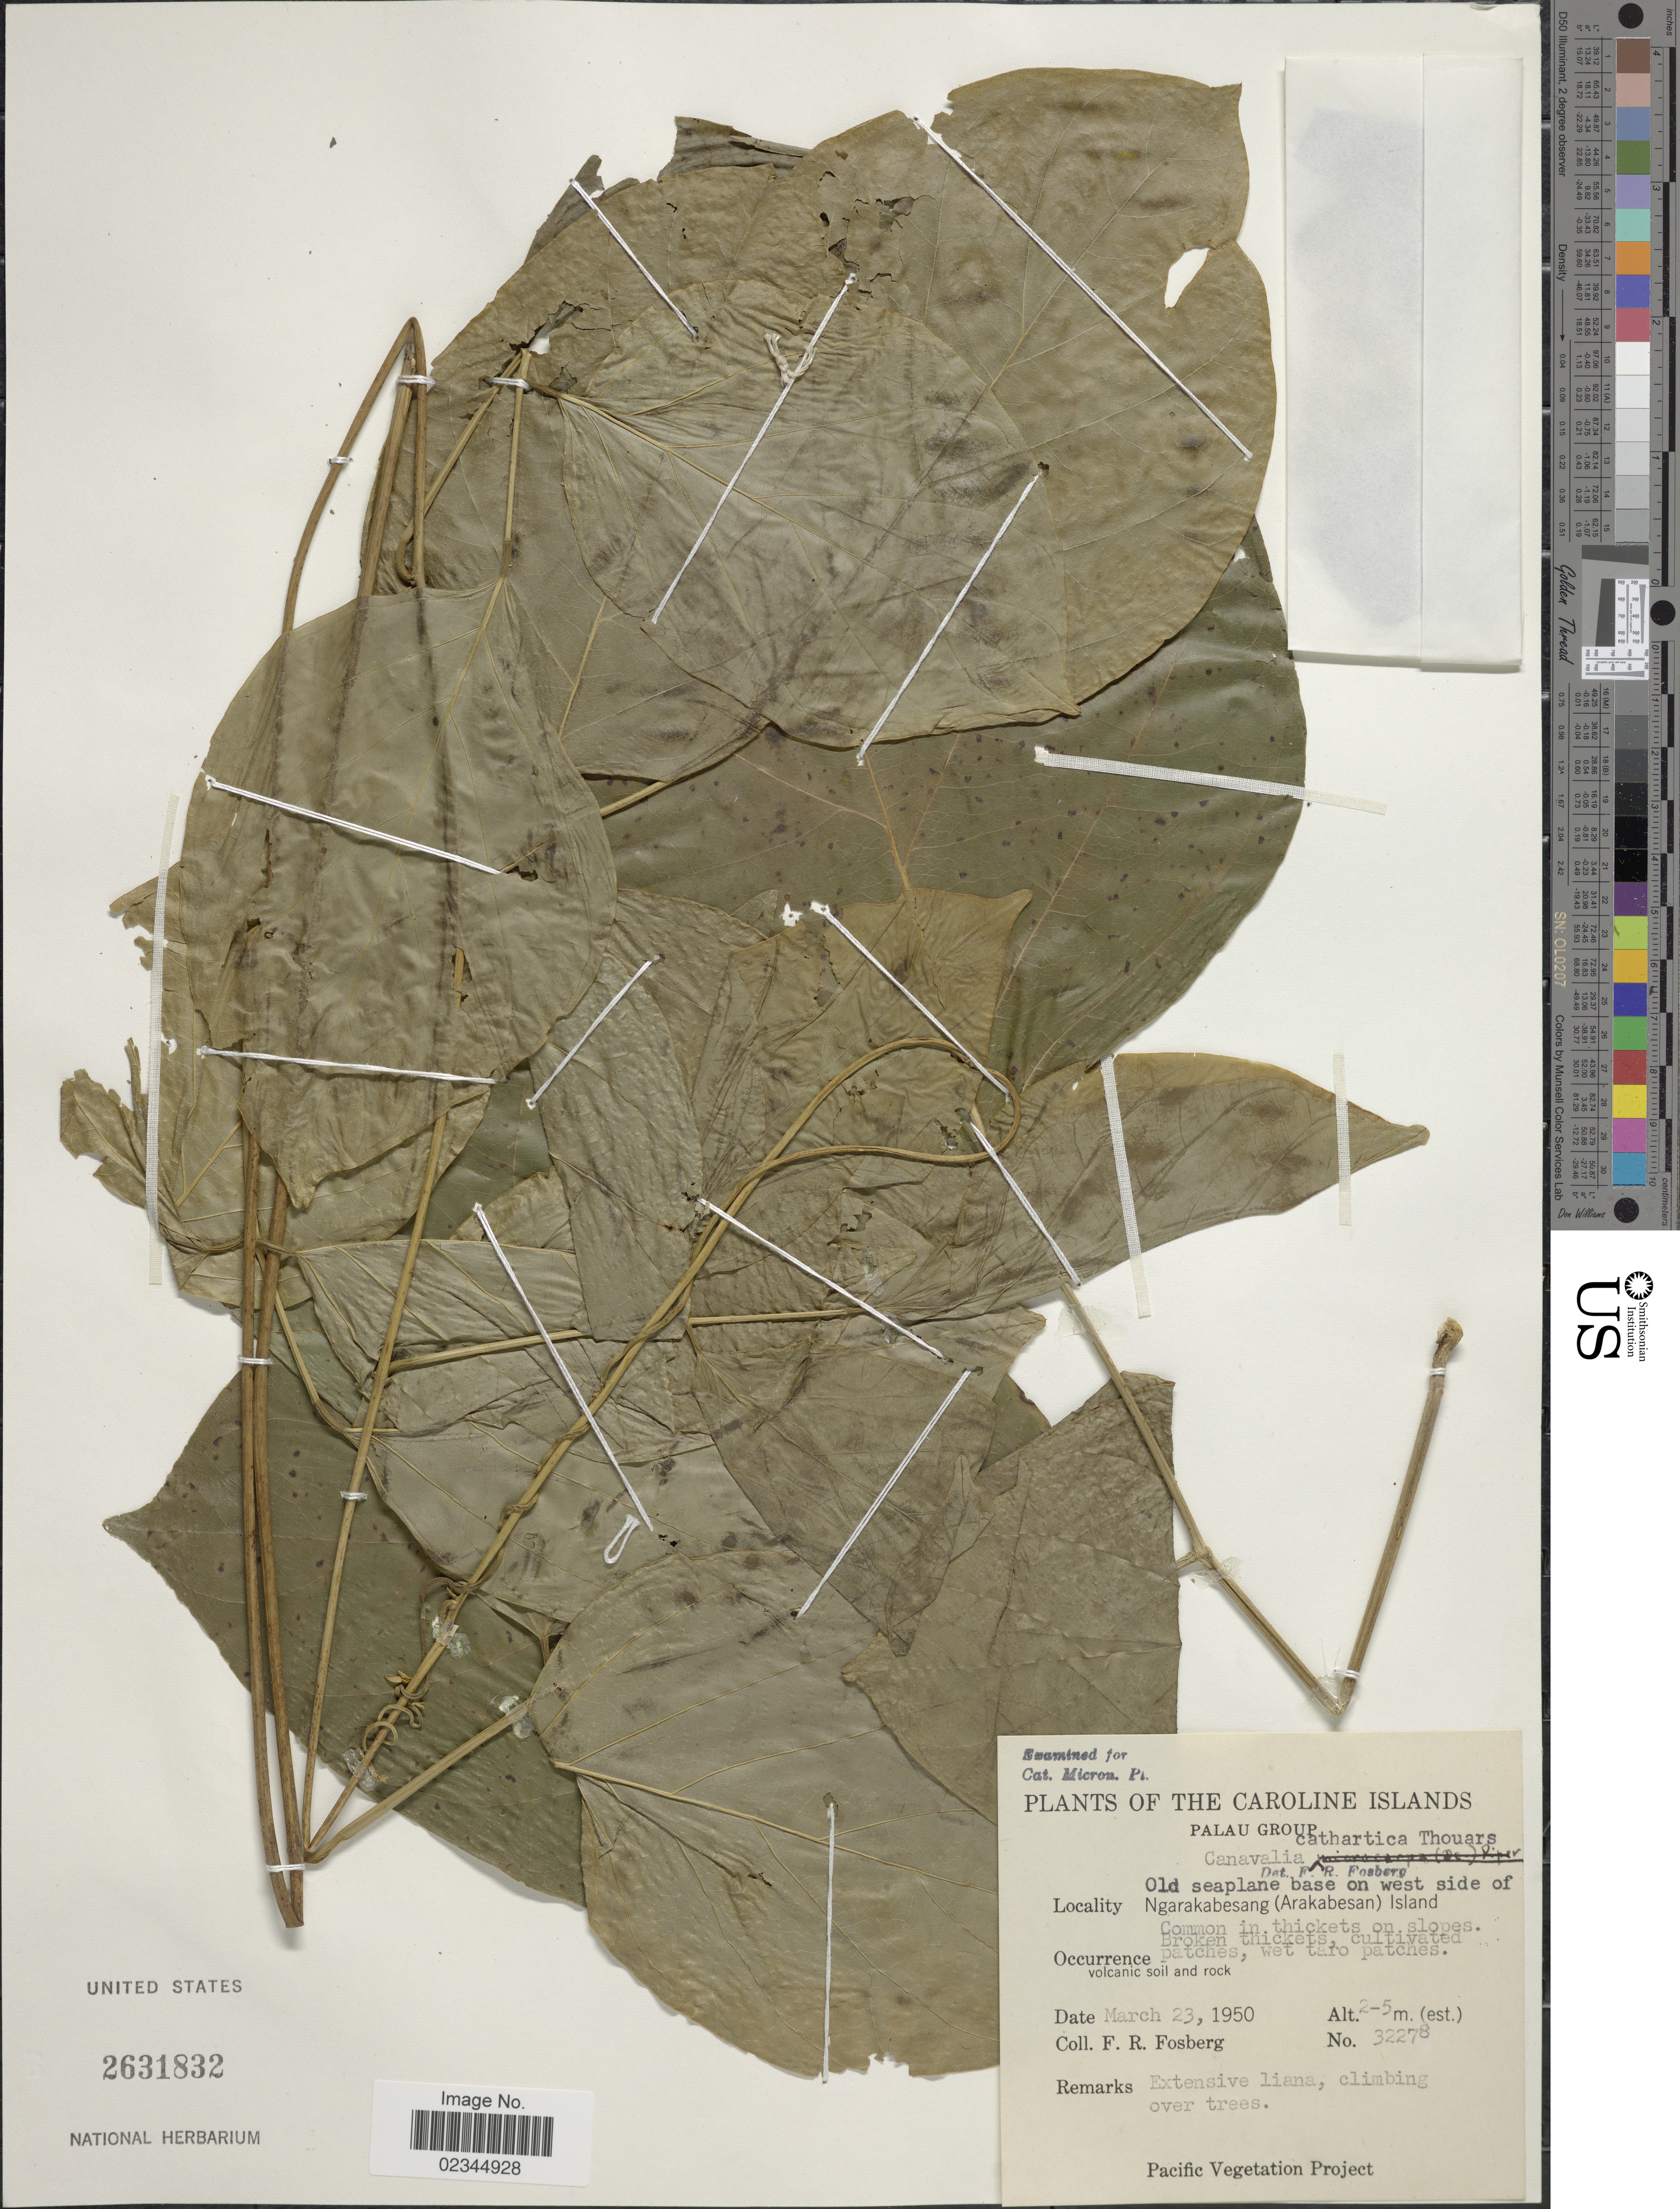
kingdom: Plantae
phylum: Tracheophyta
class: Magnoliopsida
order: Fabales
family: Fabaceae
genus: Canavalia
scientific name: Canavalia cathartica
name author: Thouars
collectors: F. R. Fosberg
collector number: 32278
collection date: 1950-03-23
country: Palau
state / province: Koror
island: Ngerekebesang [Arakabesan]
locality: Caroline Islands, Palau Group, old seaplane base on west side of Ngarakabesang (Arakabesan) Island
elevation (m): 2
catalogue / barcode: US 2631832